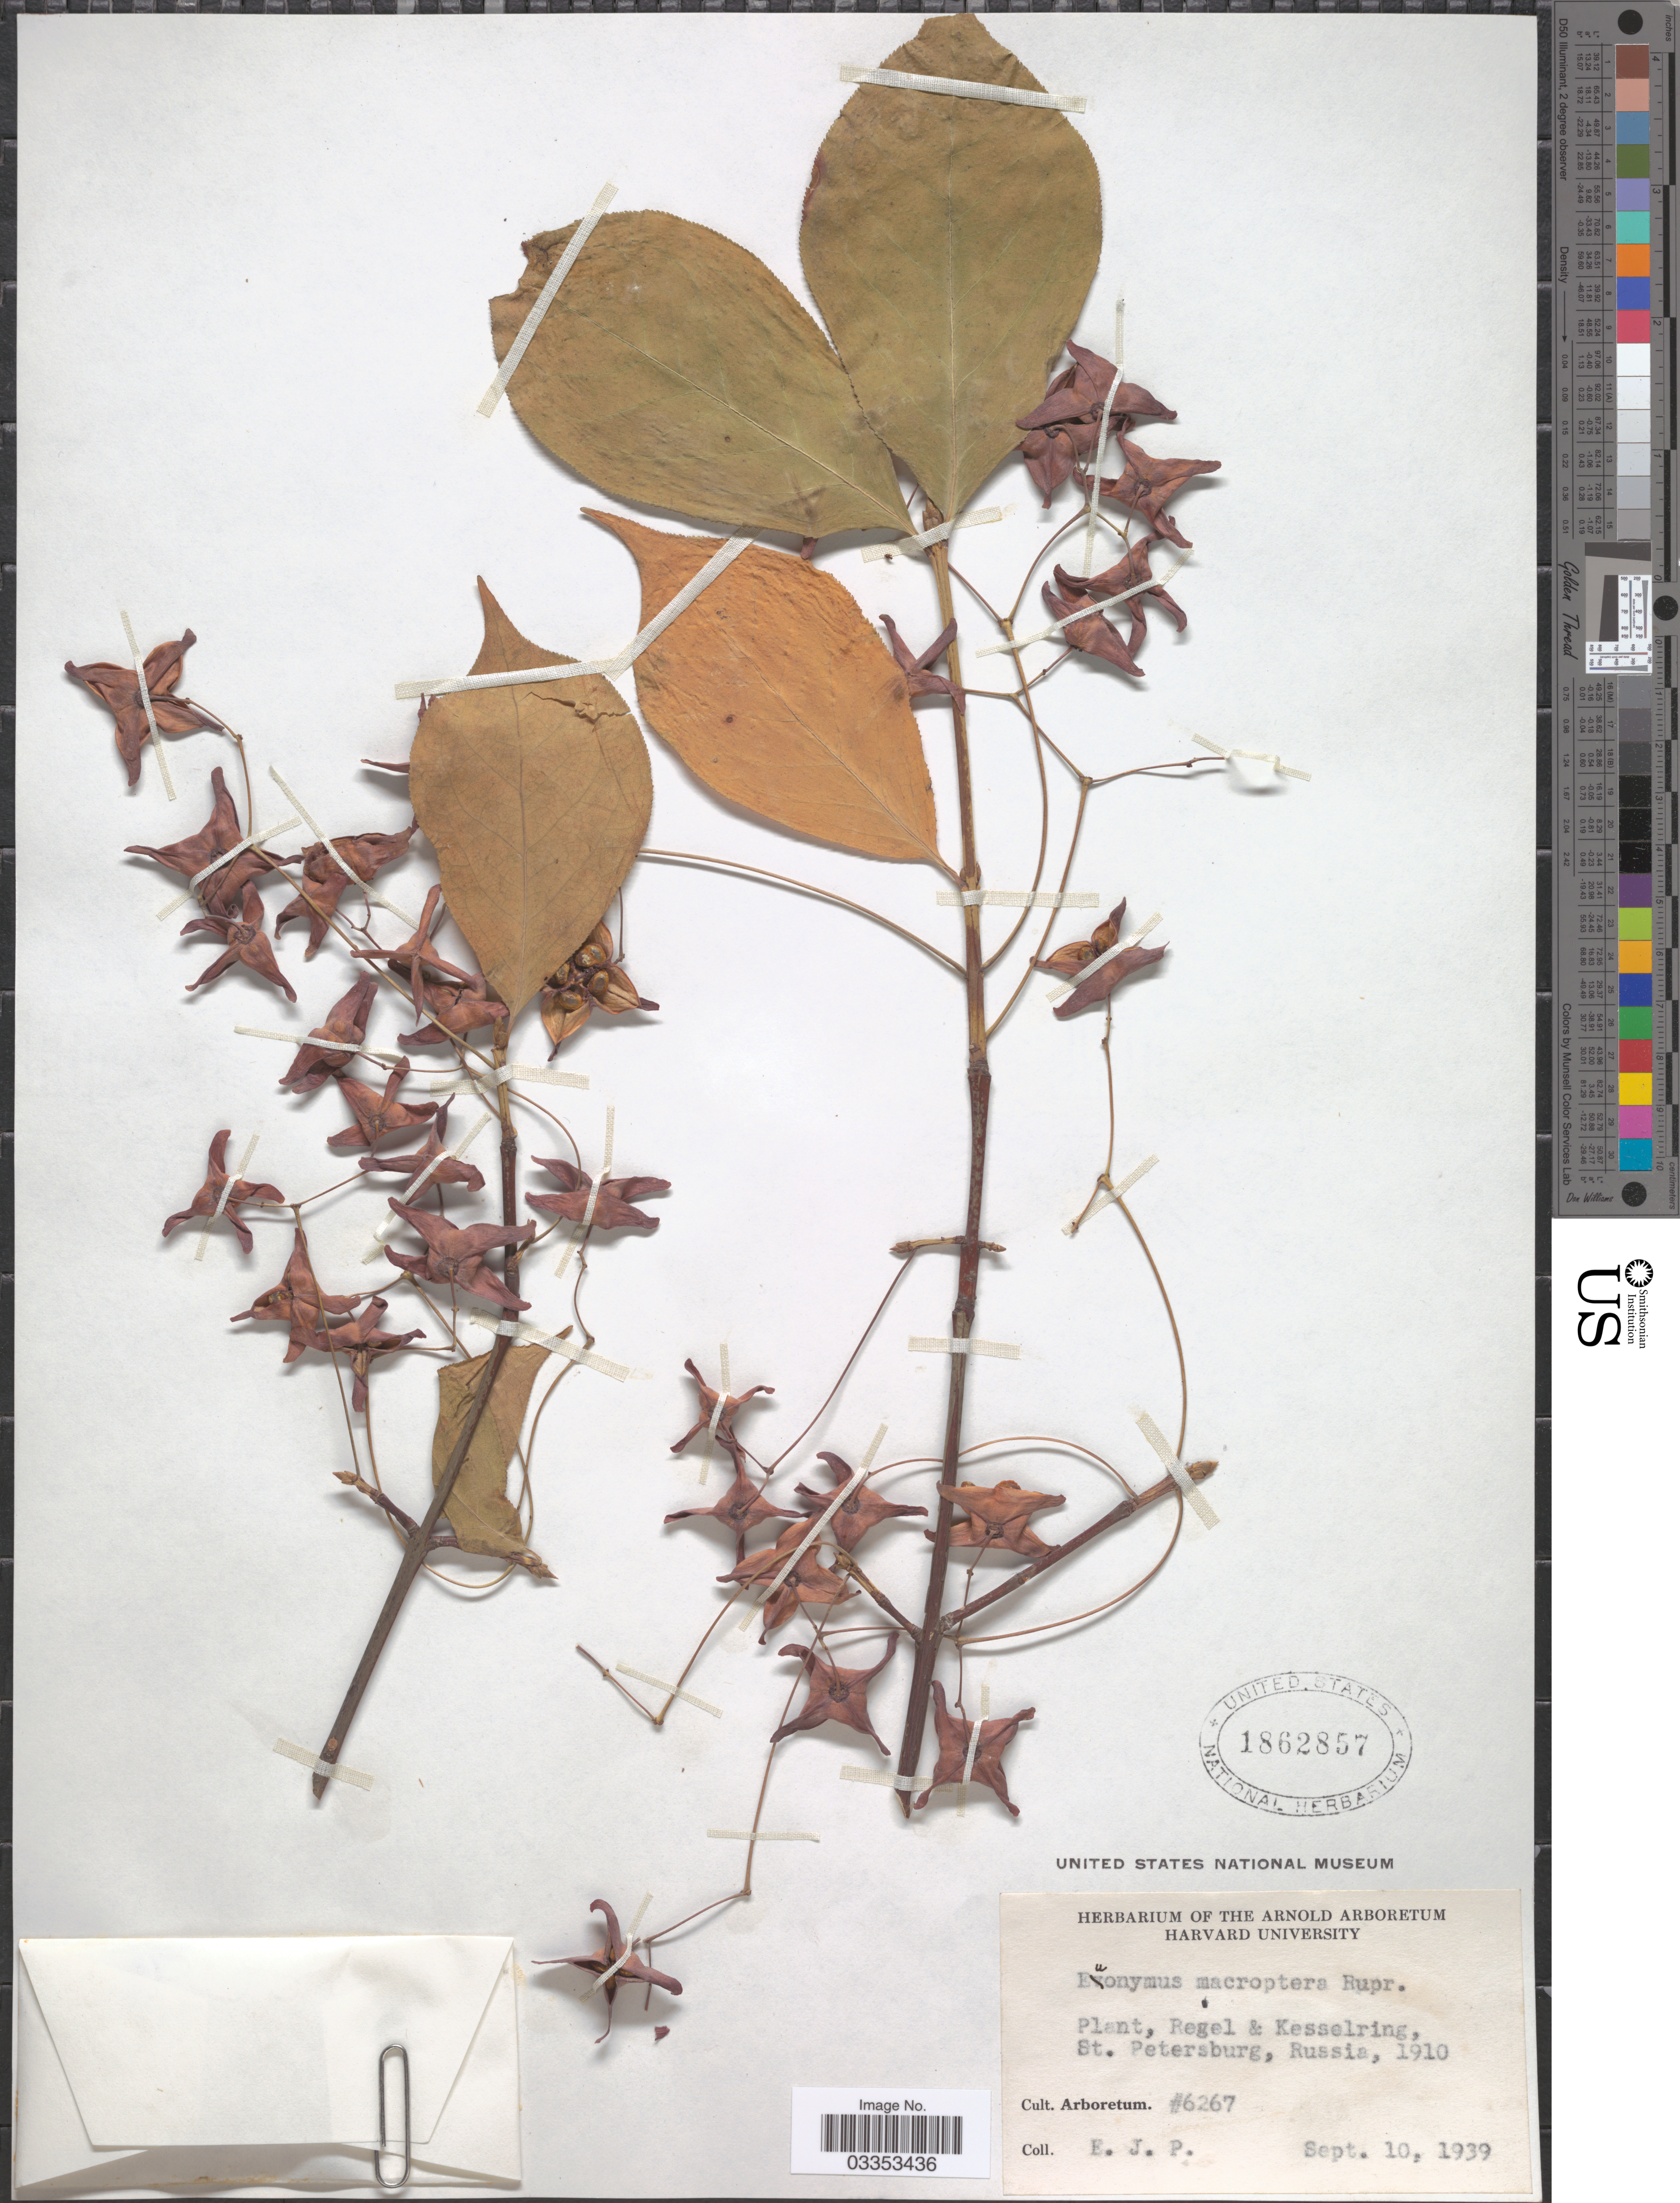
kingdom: Plantae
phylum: Tracheophyta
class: Magnoliopsida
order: Celastrales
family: Celastraceae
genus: Euonymus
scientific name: Euonymus macropterus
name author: Rupr.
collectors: E. J. P.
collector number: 6267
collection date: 1939-09-10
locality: Cult. Arboretum #6267 [unsure placement].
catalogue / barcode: US 1862857